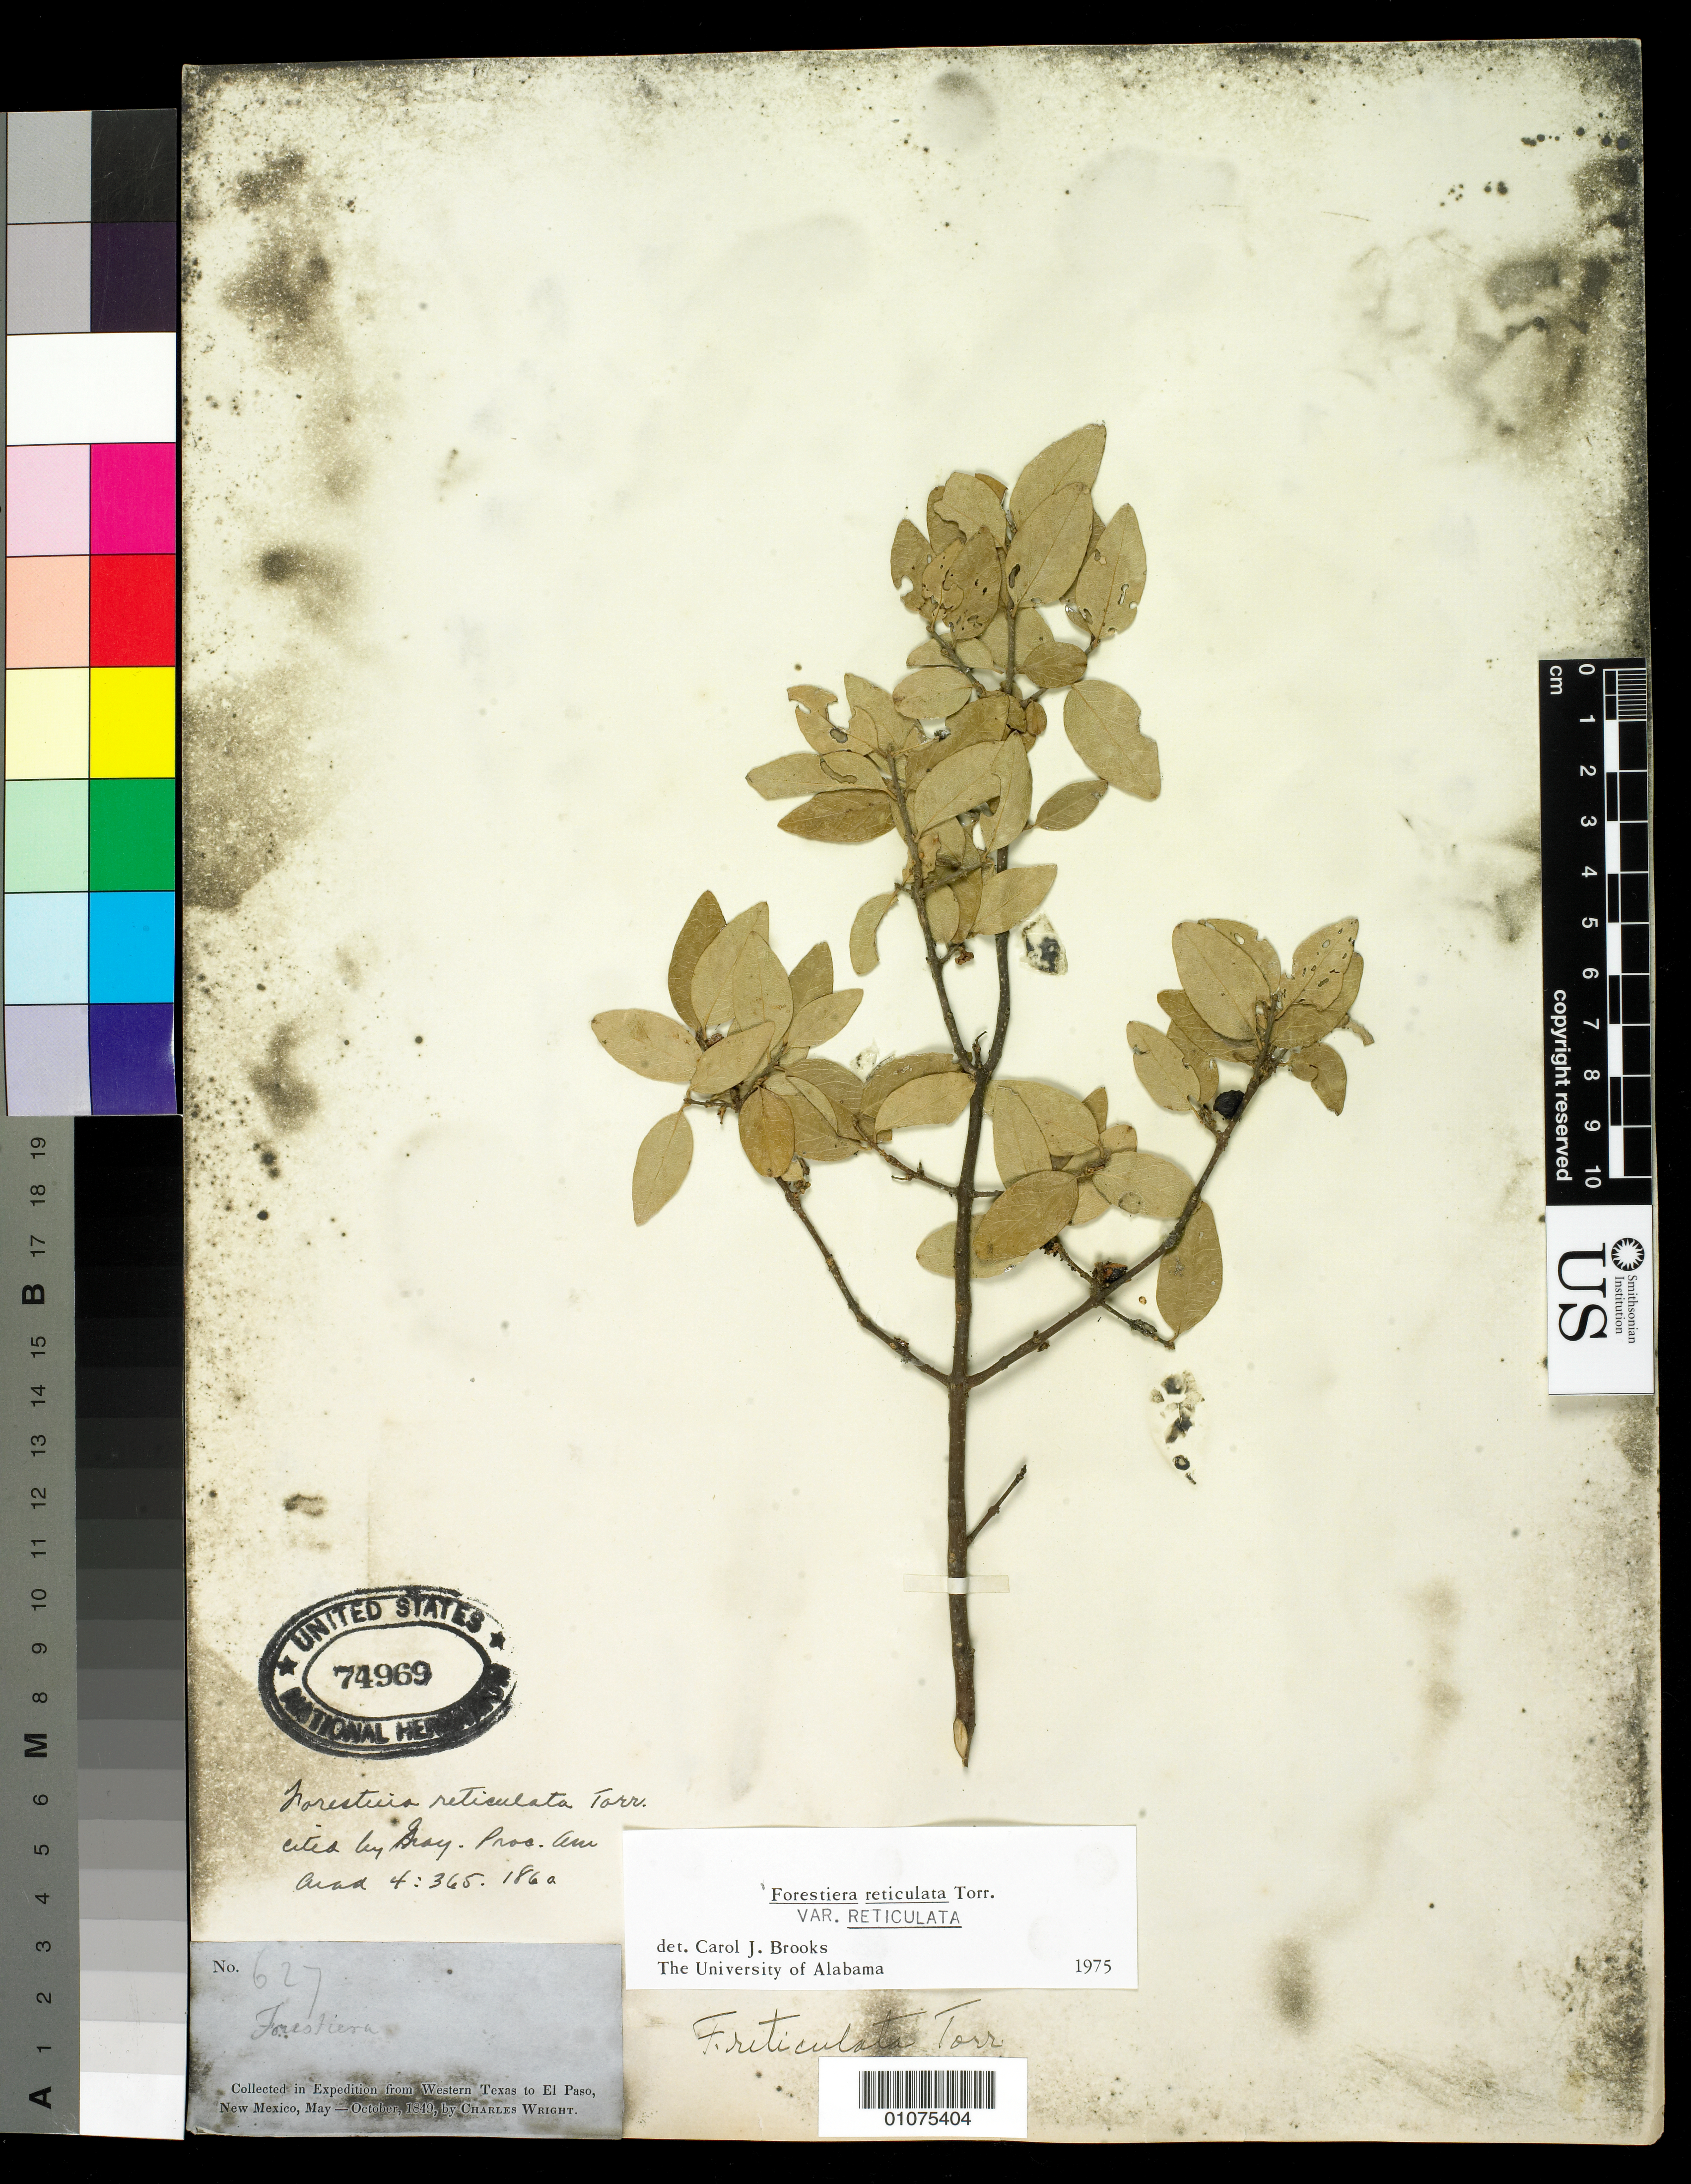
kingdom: Plantae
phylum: Tracheophyta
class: Magnoliopsida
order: Lamiales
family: Oleaceae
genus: Forestiera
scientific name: Forestiera reticulata var. reticulata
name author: Torr.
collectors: C. Wright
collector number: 627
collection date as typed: May 1849 to -- Oct 1849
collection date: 1849-05/1849-10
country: United States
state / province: Texas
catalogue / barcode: US 74969